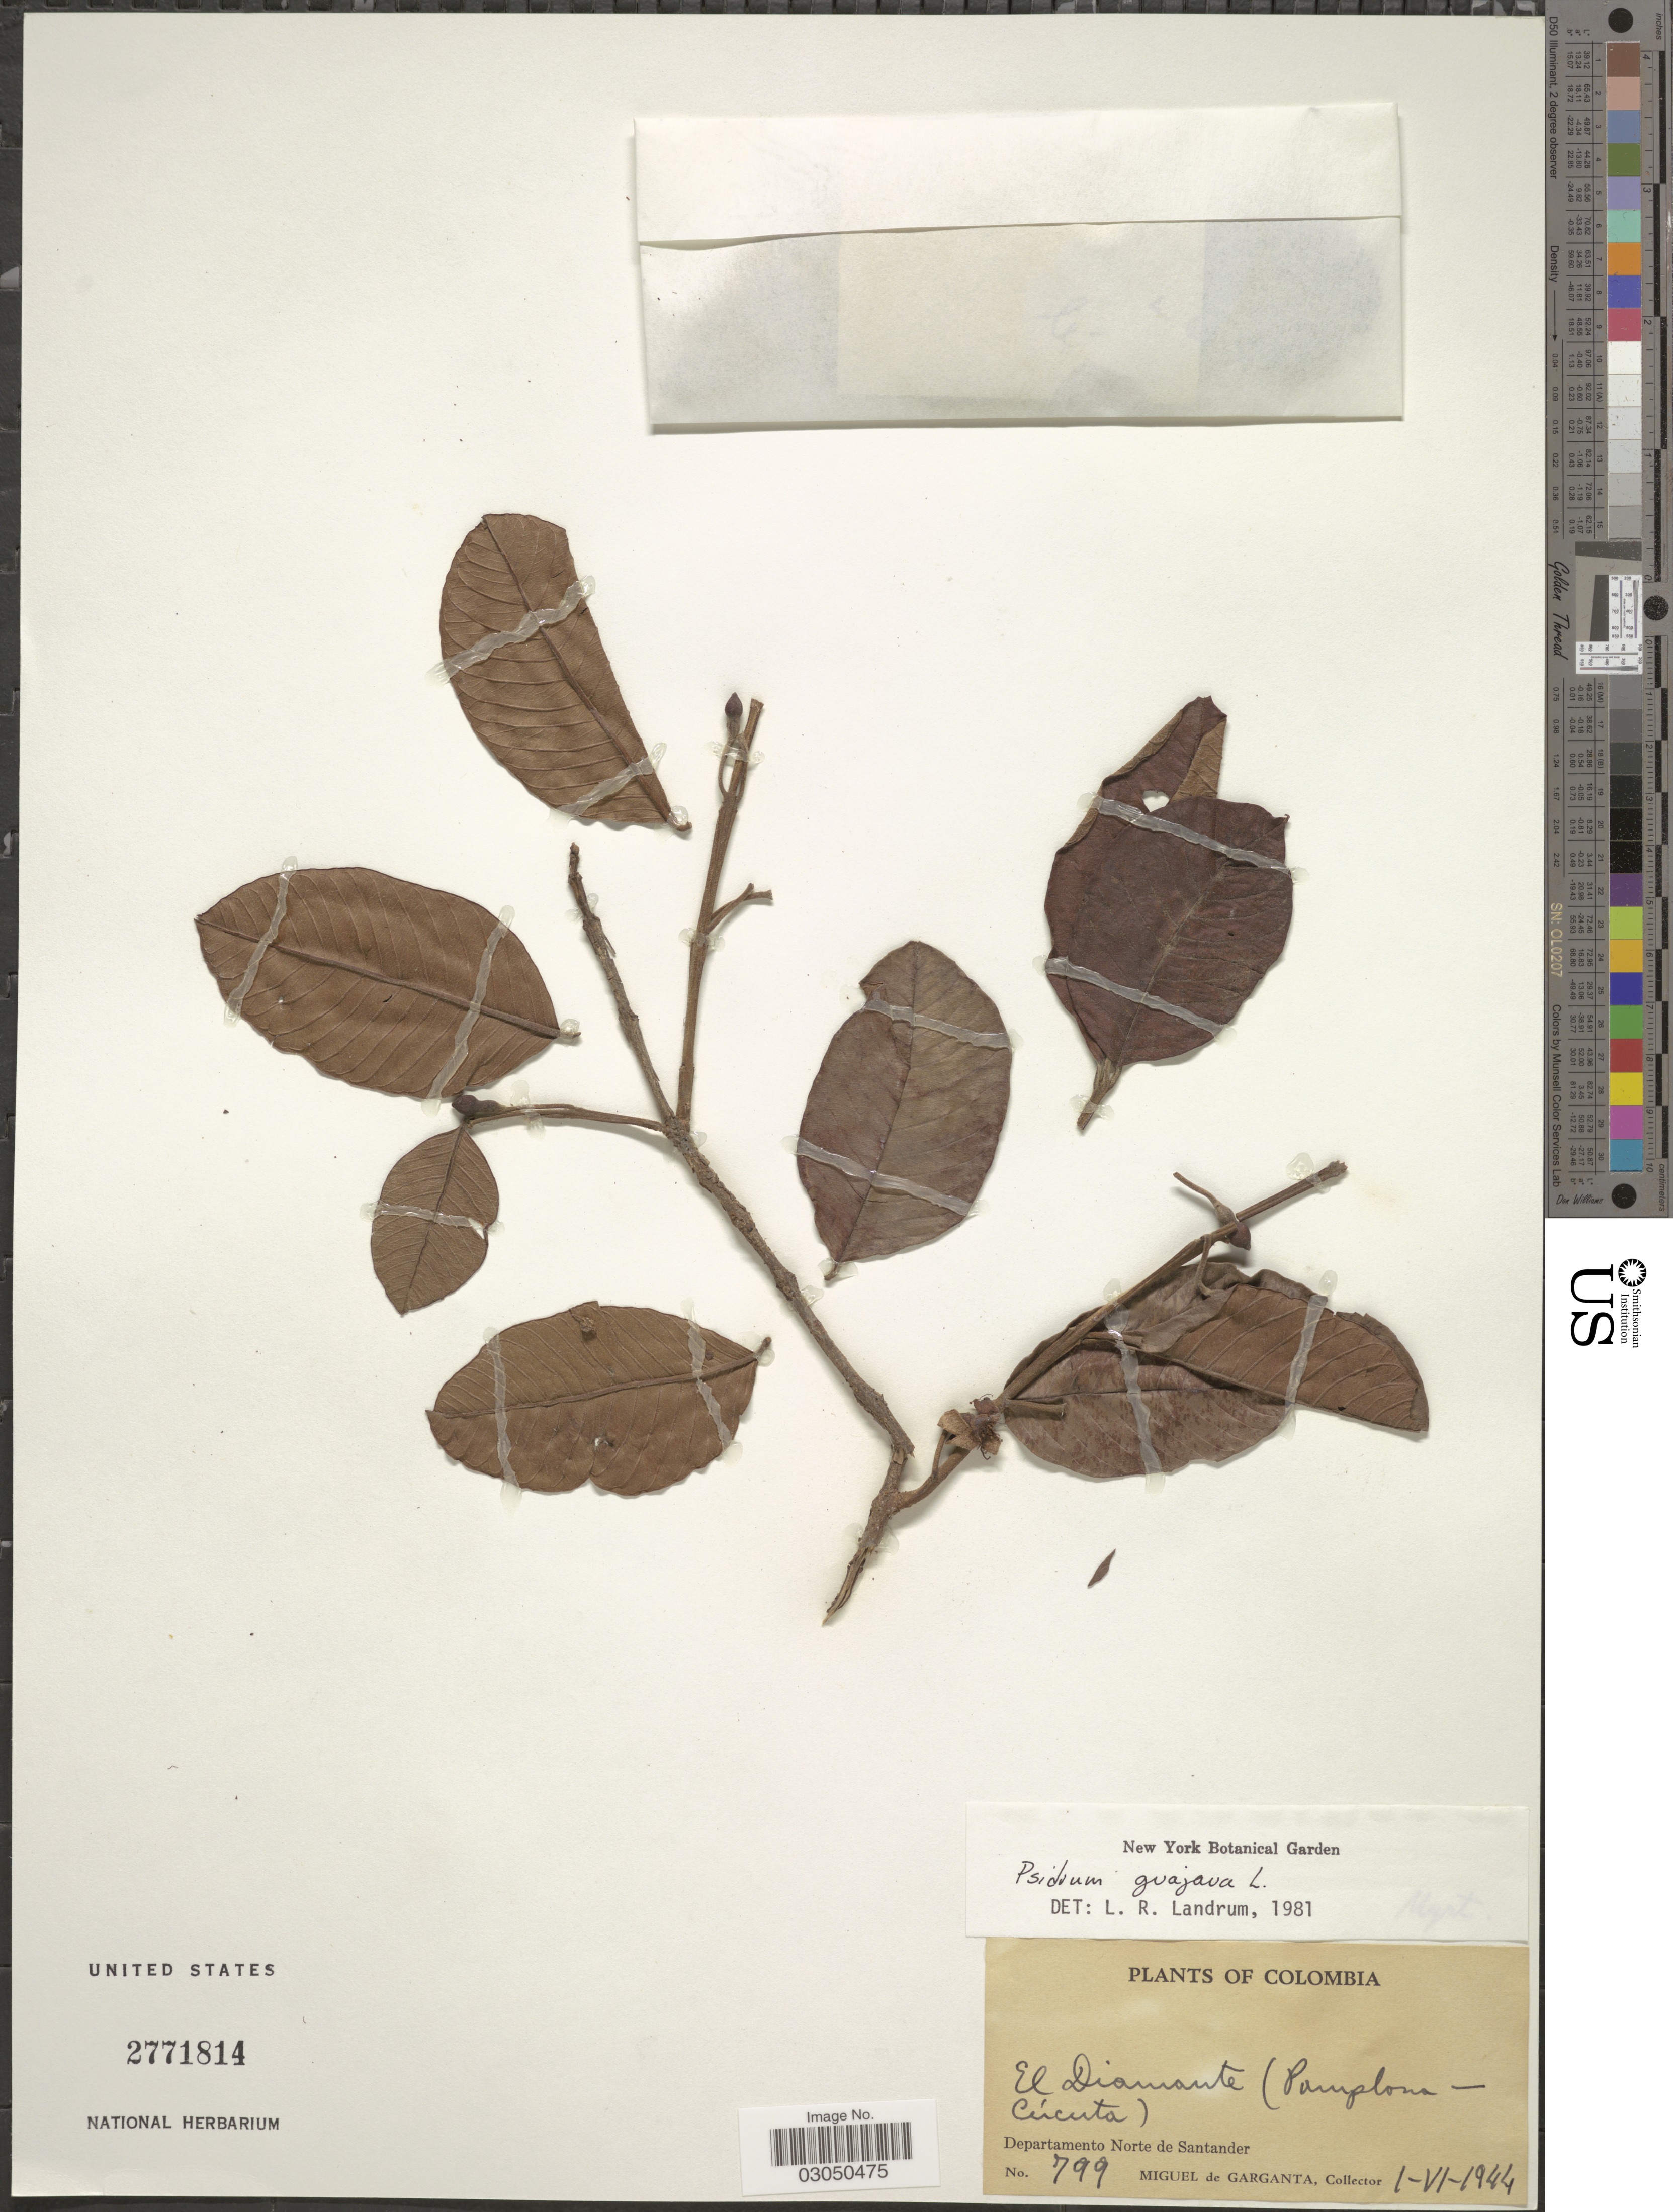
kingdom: Plantae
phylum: Tracheophyta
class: Magnoliopsida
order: Myrtales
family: Myrtaceae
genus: Psidium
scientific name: Psidium guajava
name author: L.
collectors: M. Garganta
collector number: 799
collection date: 1944-06-01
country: Colombia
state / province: Norte de Santander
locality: El Diamante (Pomplona-Cúcuta). Departamento Norte de Santander.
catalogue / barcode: US 2771814